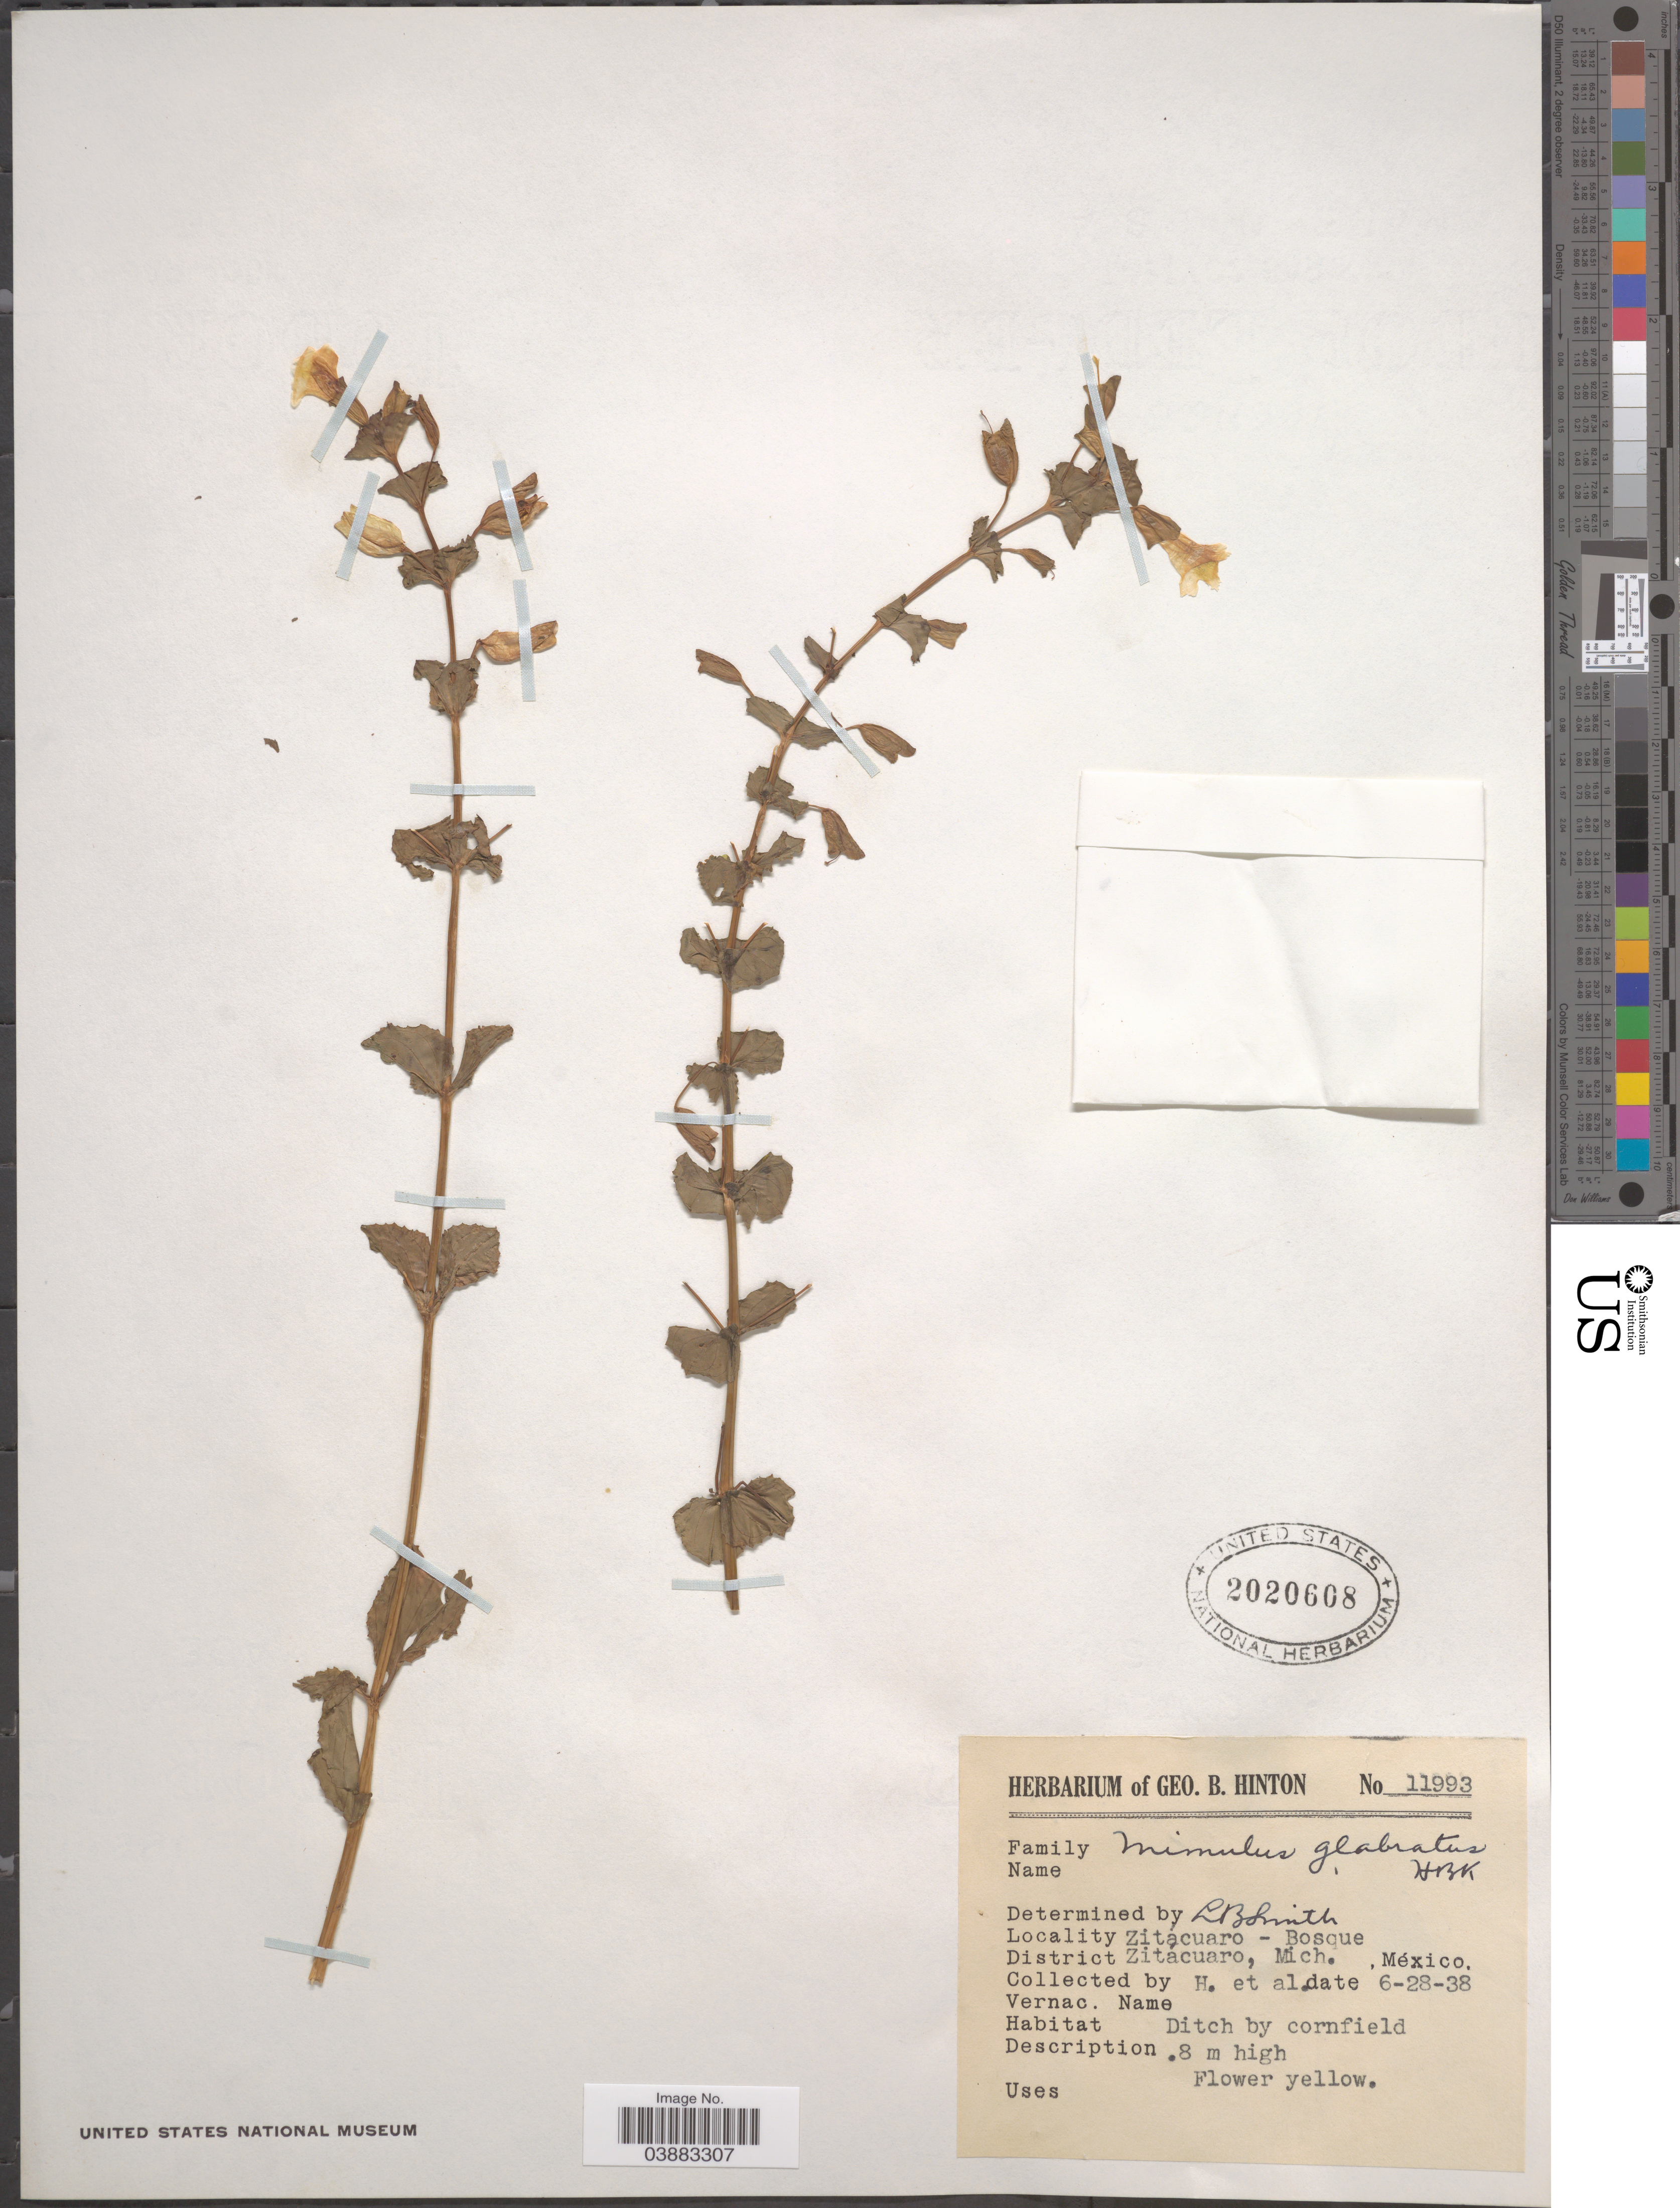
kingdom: Plantae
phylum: Tracheophyta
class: Magnoliopsida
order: Lamiales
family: Phrymaceae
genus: Mimulus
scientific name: Mimulus glabratus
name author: Kunth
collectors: G. B. Hinton & et al.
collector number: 11993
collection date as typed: Transcribed d/m/y: 28/6/38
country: Mexico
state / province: Michoacán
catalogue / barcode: US 2020608